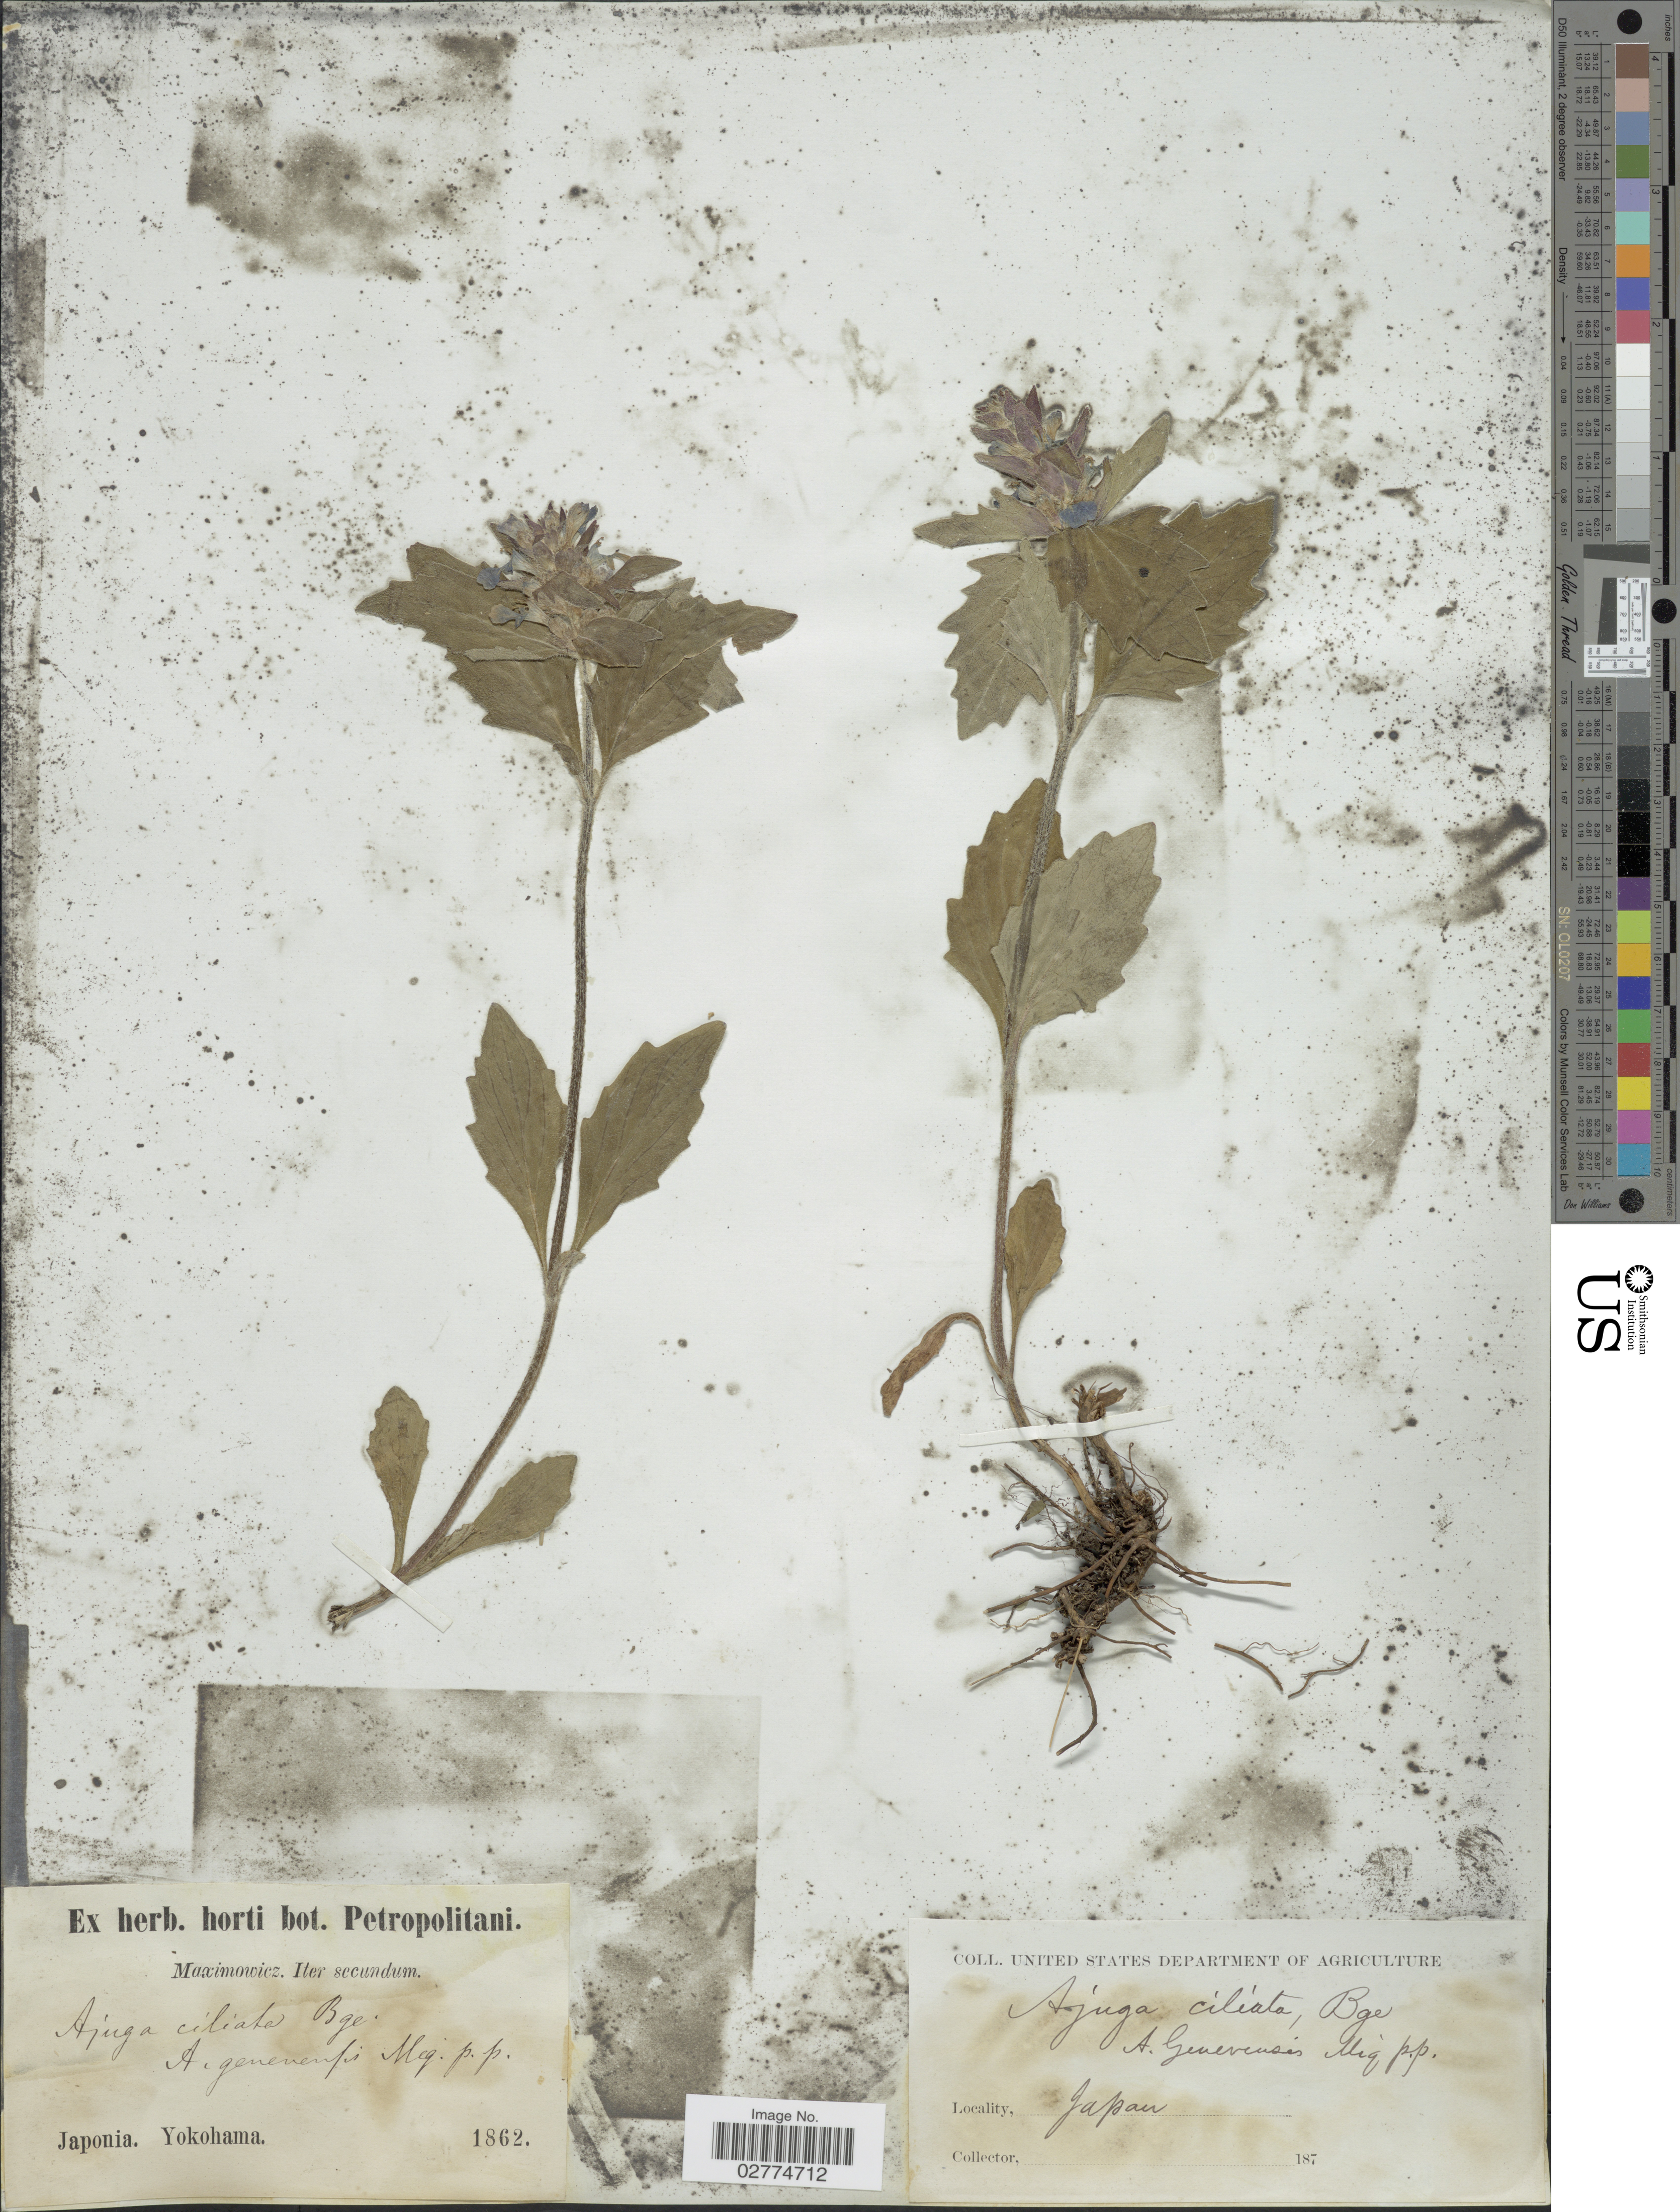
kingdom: Plantae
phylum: Tracheophyta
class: Magnoliopsida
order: Lamiales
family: Lamiaceae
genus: Ajuga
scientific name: Ajuga ciliata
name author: Bunge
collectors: -. Maximowicz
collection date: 1862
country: Japan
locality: Japonia, Yokohama.